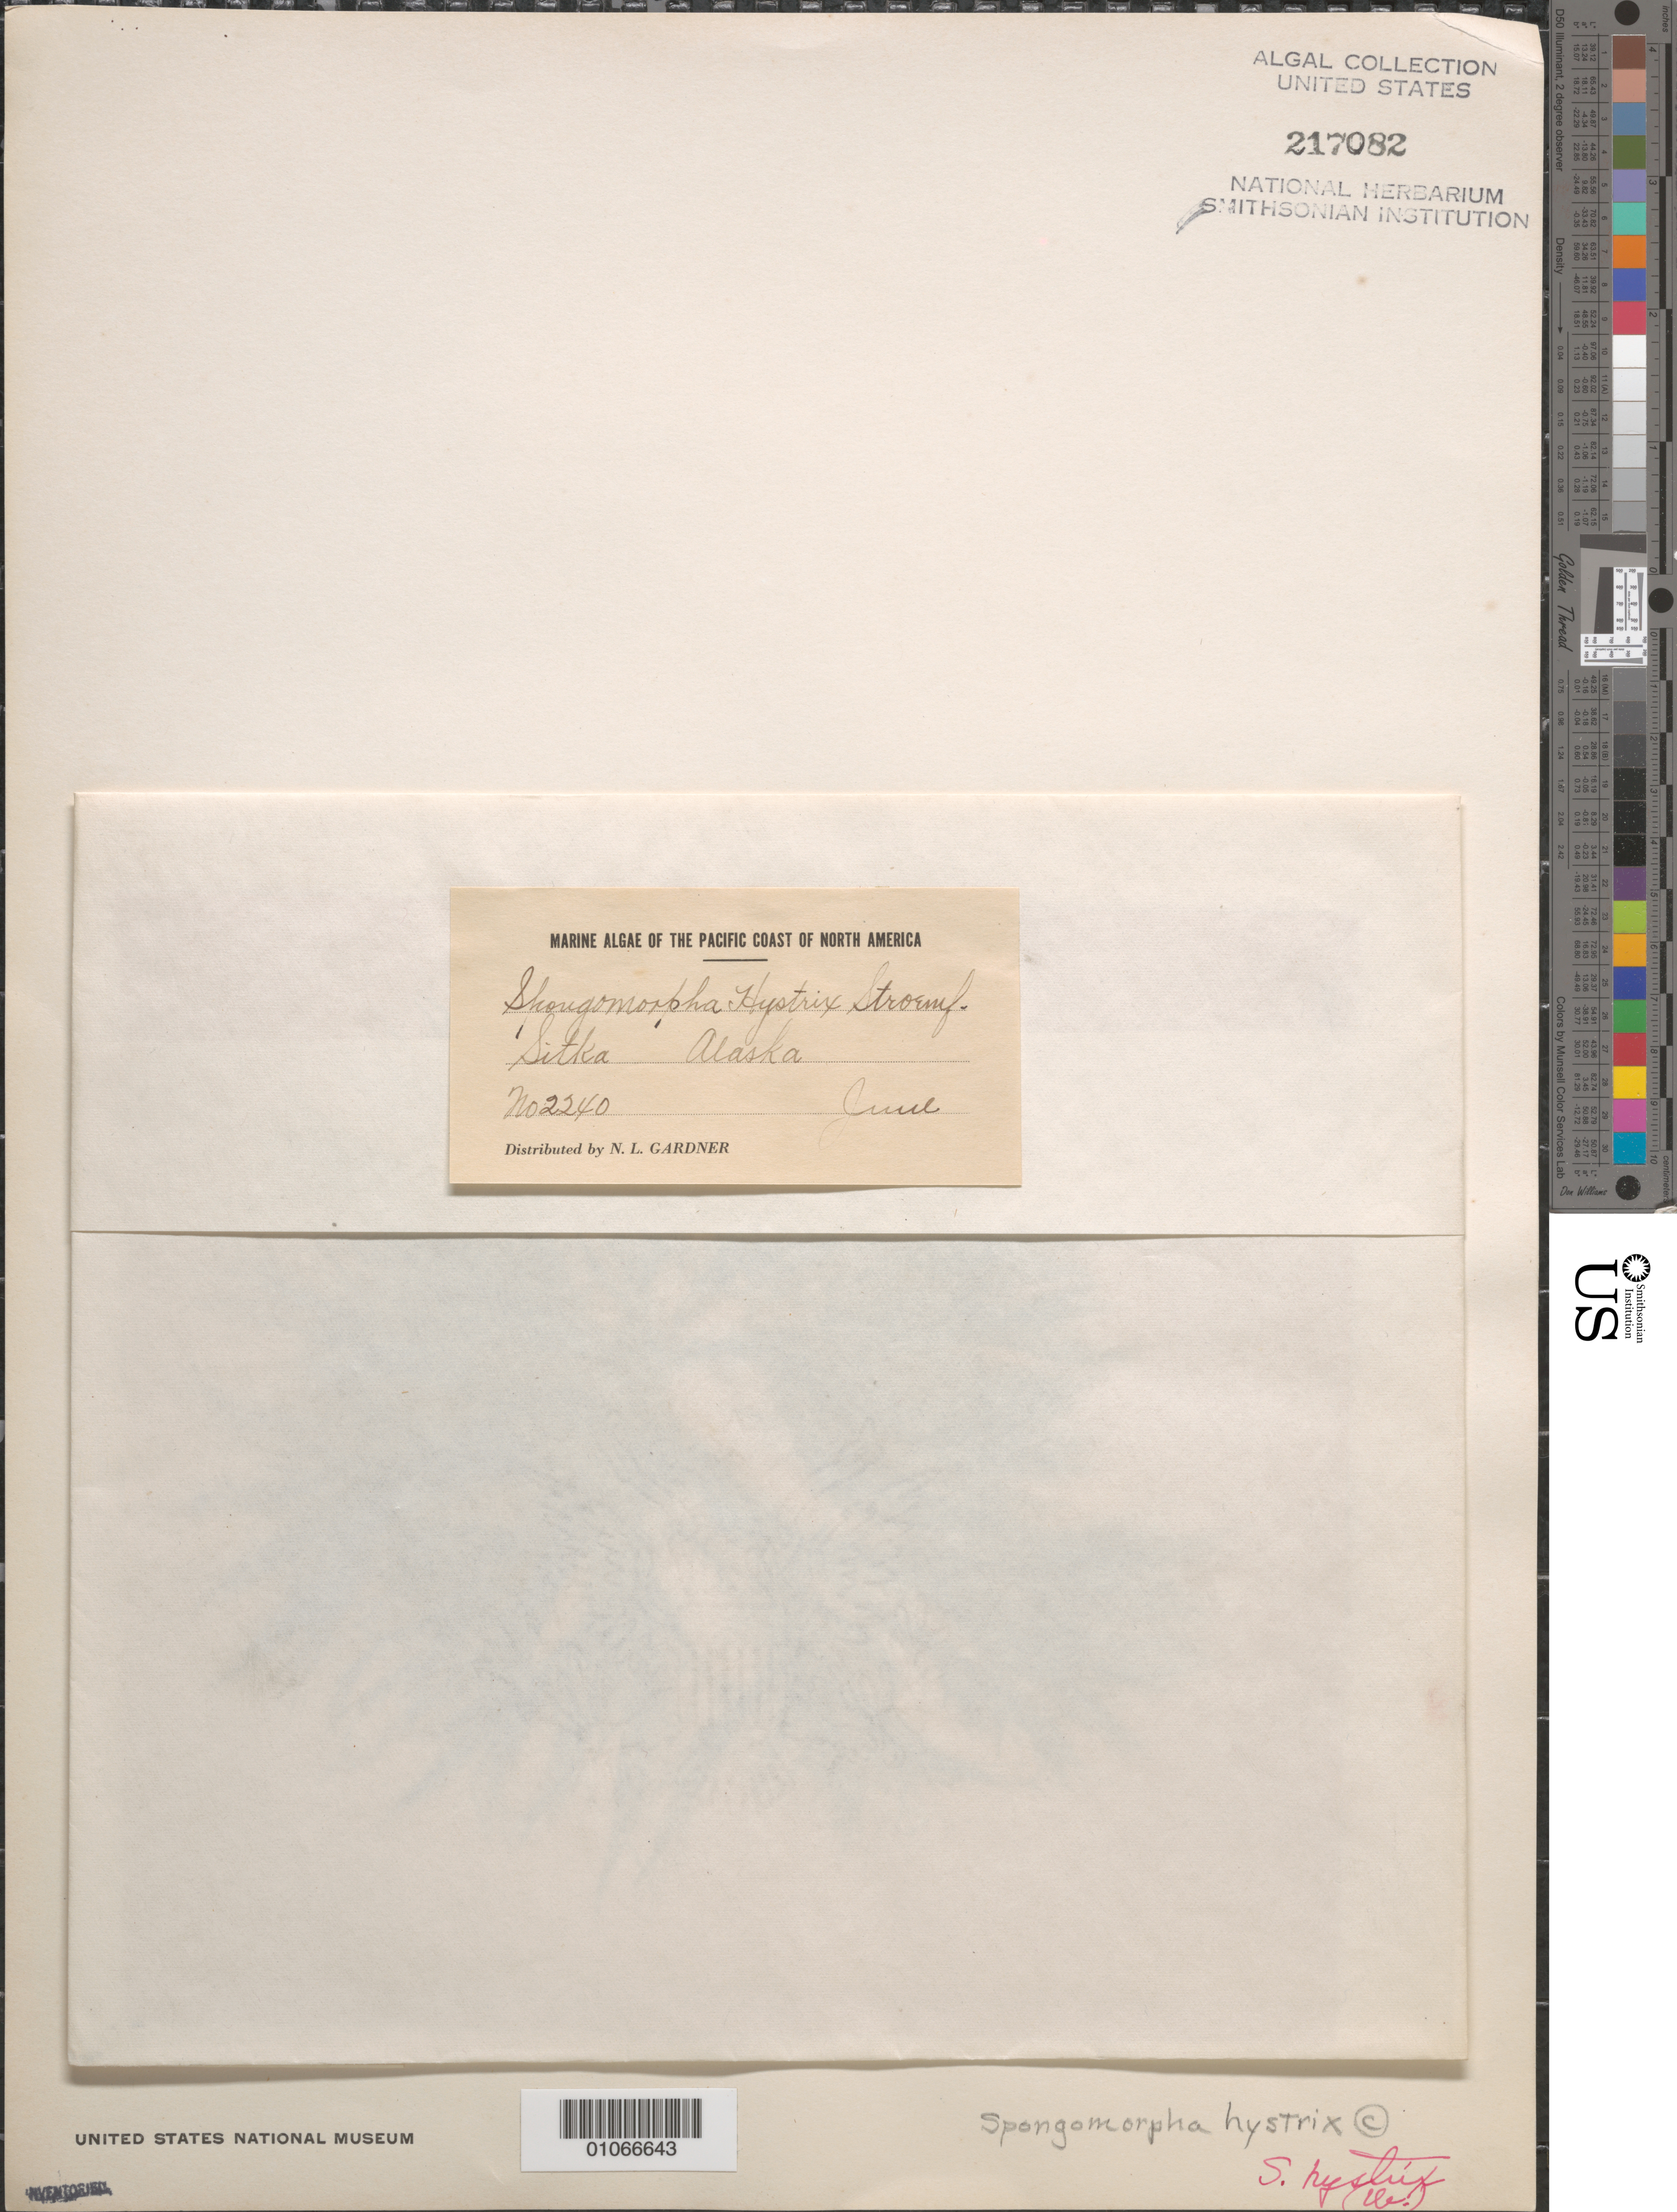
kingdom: Plantae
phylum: Chlorophyta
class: Ulvophyceae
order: Ulotrichales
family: Ulotrichaceae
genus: Spongomorpha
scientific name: Spongomorpha hystrix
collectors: N. Gardner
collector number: NLG 2240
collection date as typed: Jun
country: United States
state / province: Alaska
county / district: Sitka Division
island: Baranof Island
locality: Sitka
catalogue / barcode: US 217082